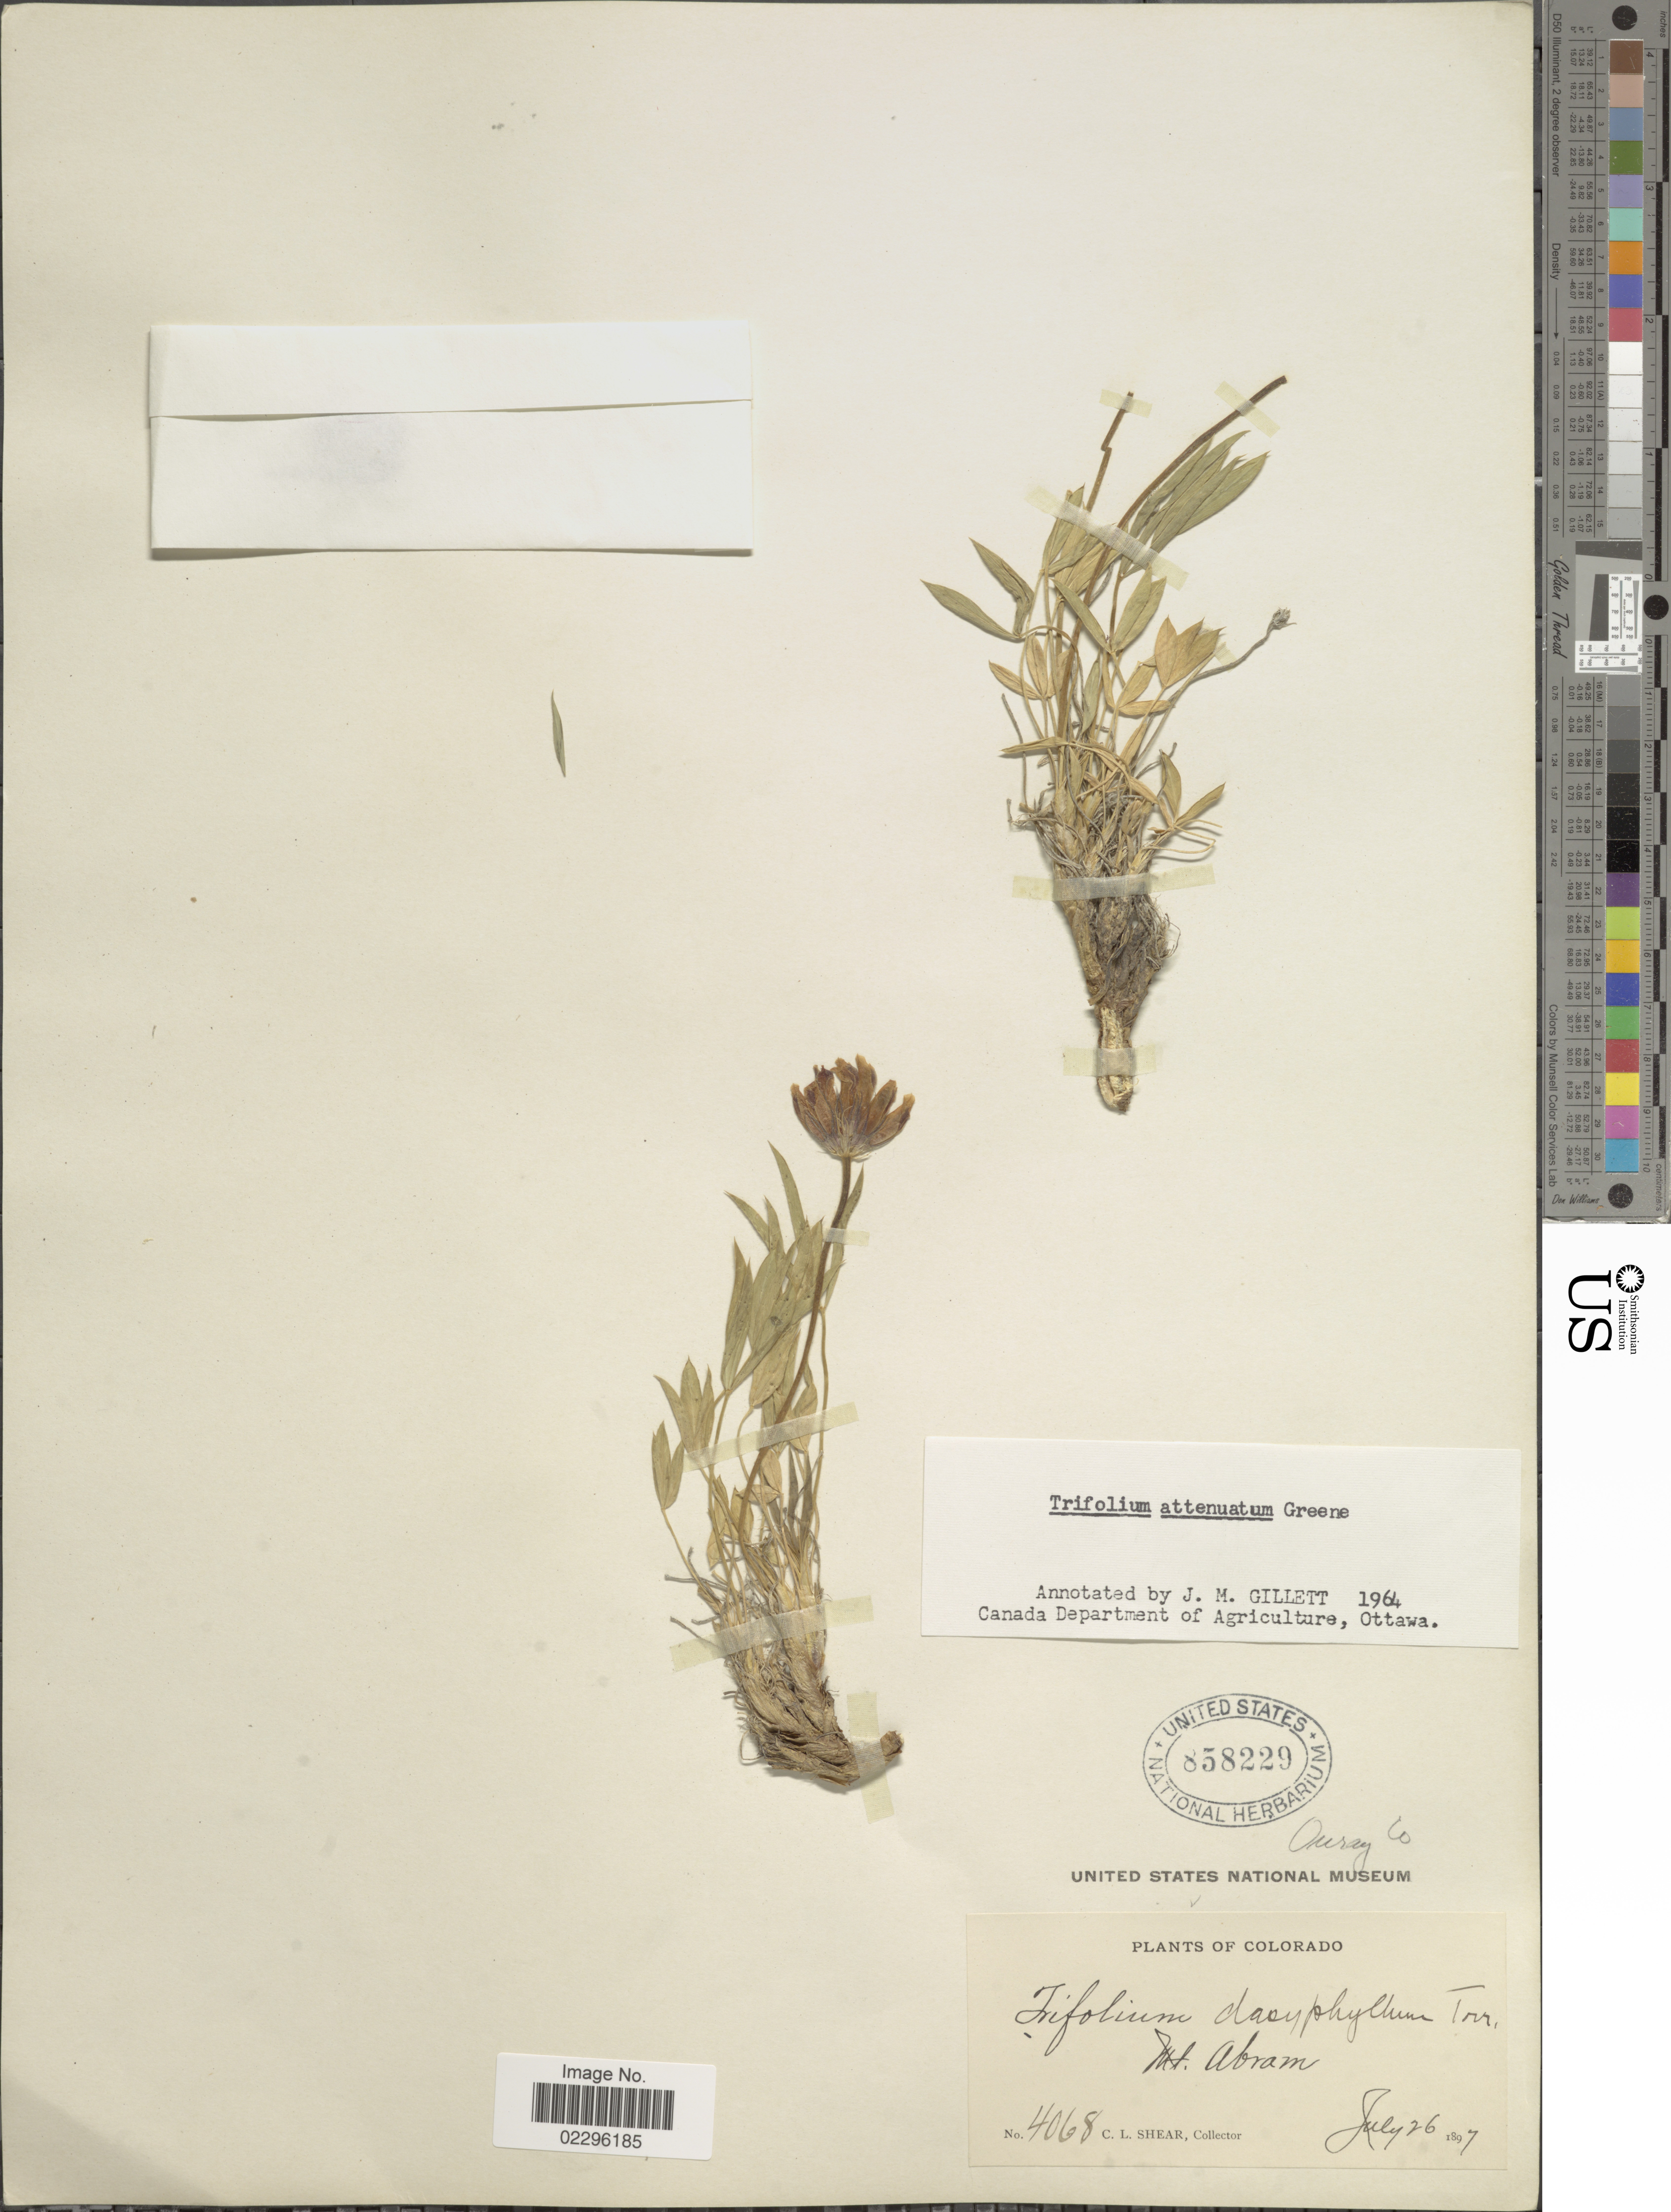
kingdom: Plantae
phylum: Tracheophyta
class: Magnoliopsida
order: Fabales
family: Fabaceae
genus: Trifolium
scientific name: Trifolium dasyphyllum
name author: Torr. & A. Gray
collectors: C. L. Shear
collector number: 4068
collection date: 1897-07-26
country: United States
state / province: Colorado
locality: Mt. Abram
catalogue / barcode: US 858229